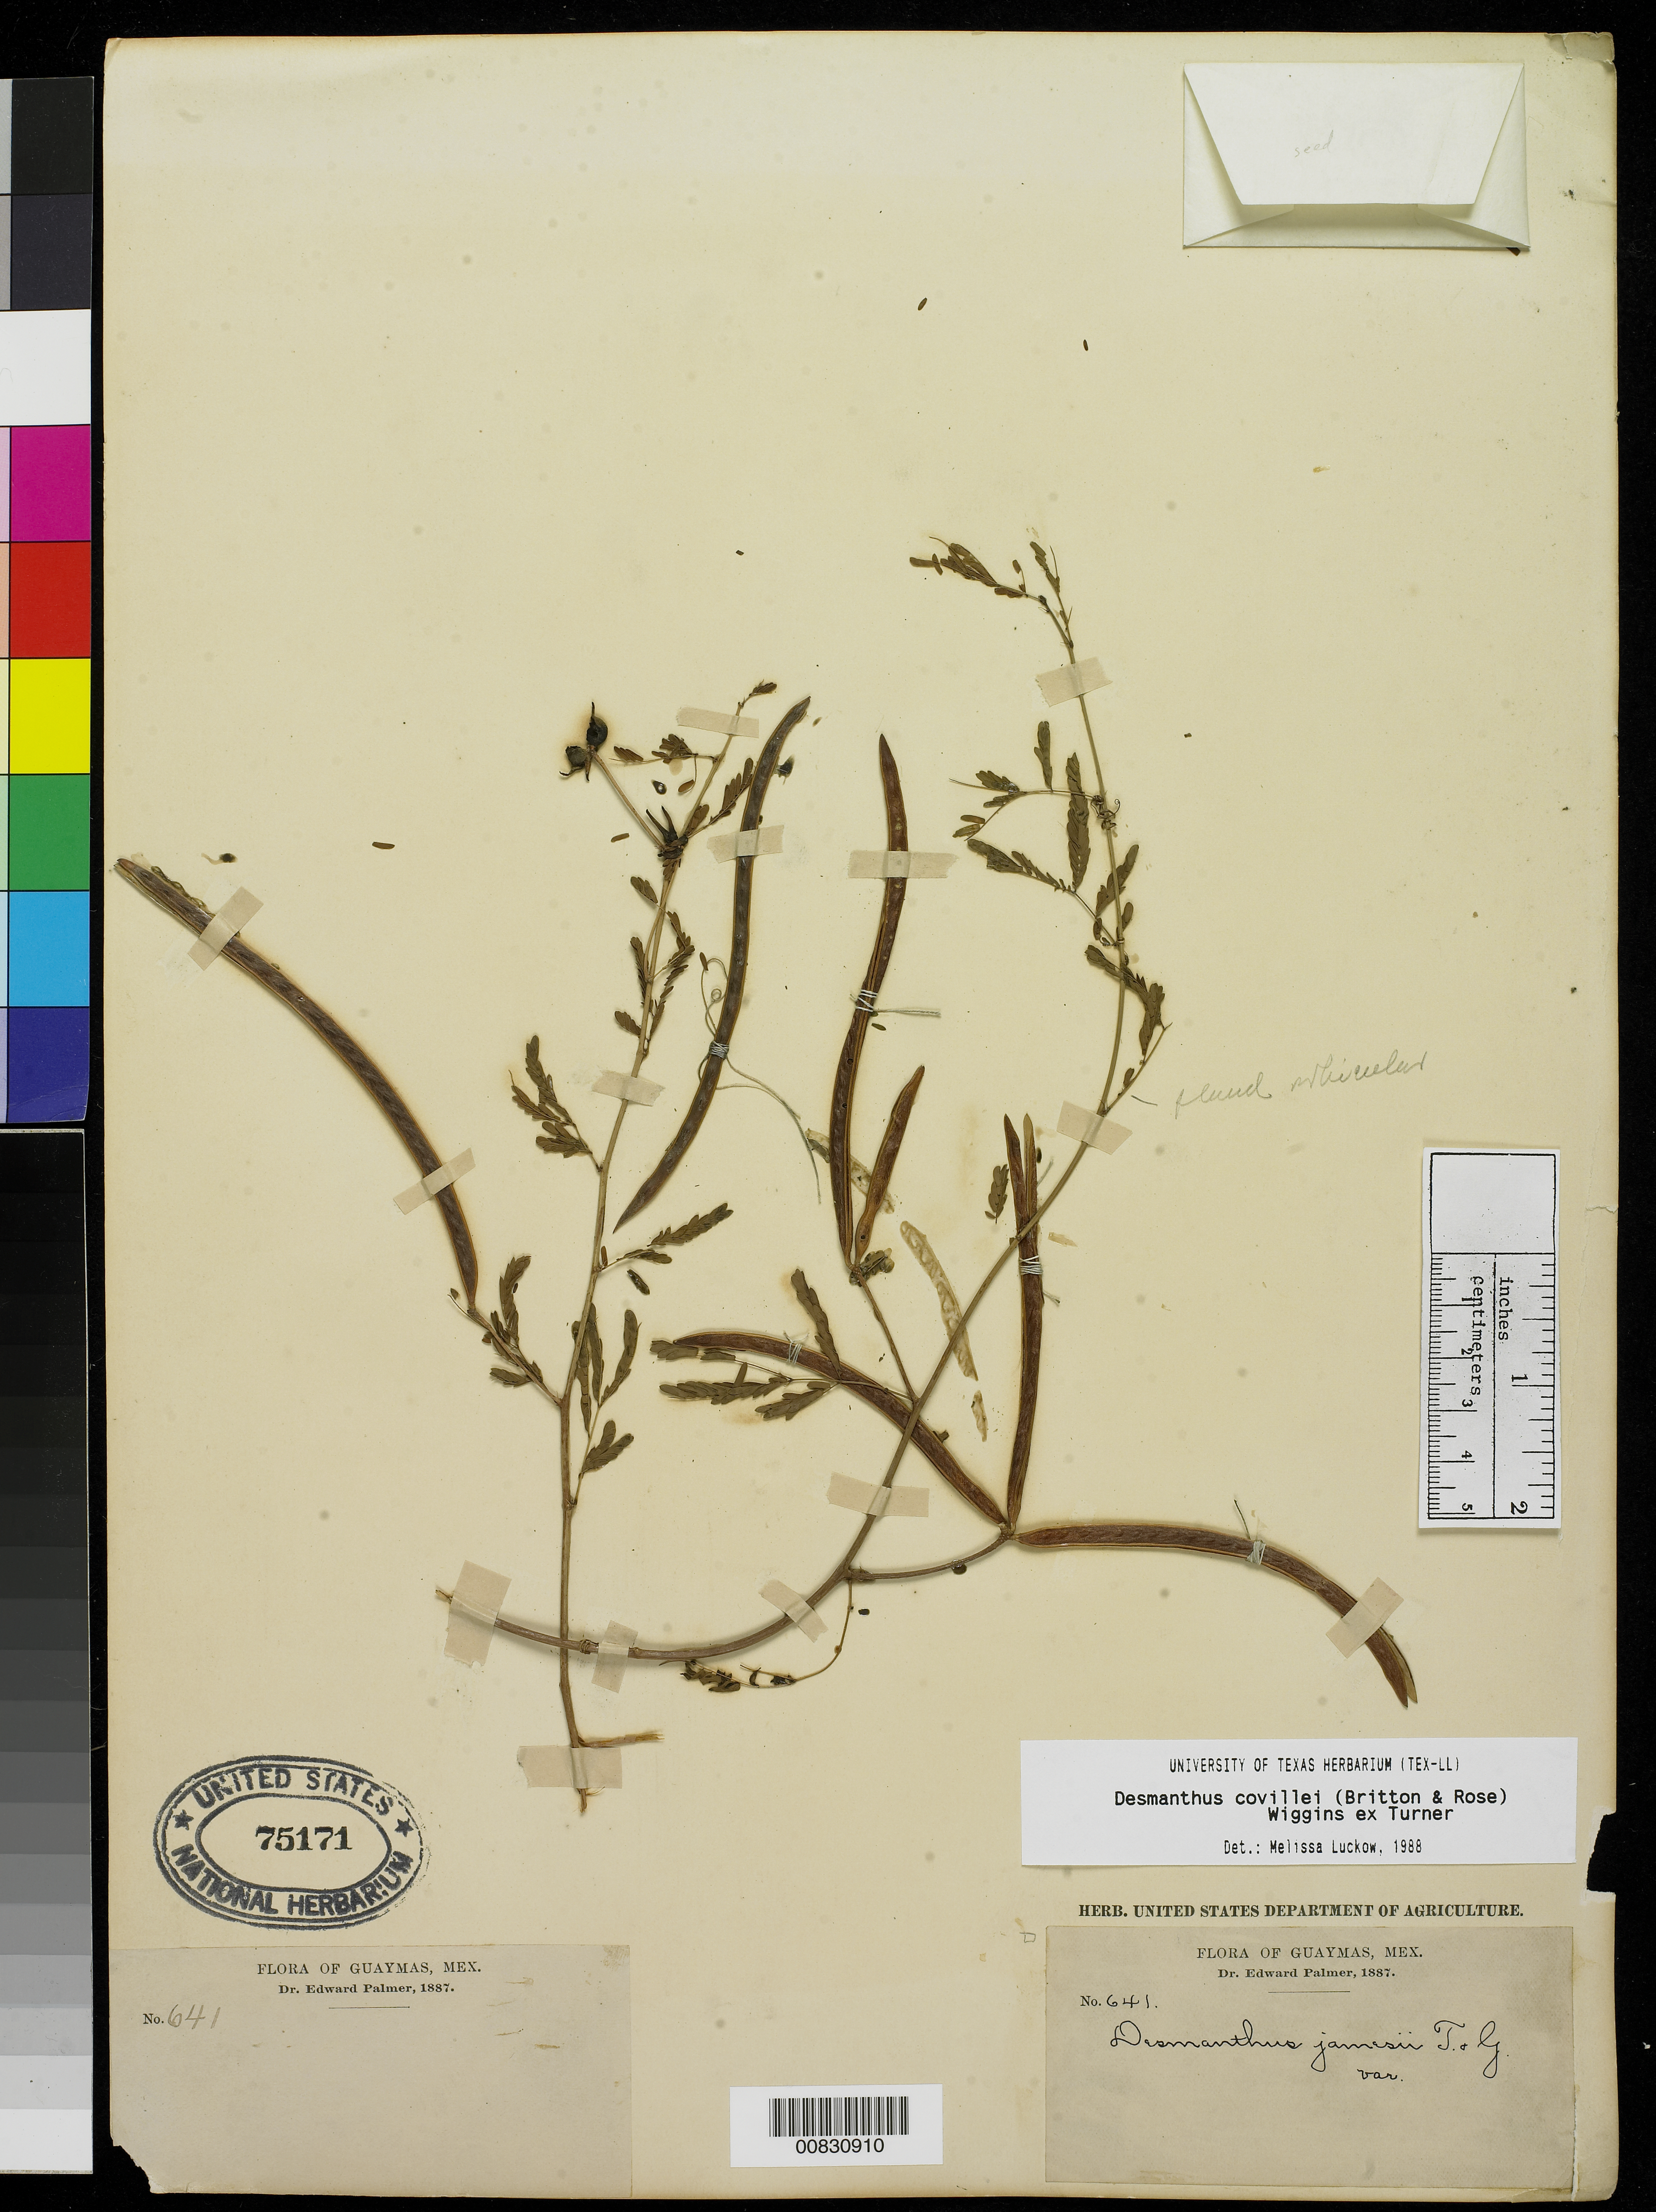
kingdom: Plantae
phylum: Tracheophyta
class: Magnoliopsida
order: Fabales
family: Fabaceae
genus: Desmanthus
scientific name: Desmanthus covillei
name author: (Britton) Wiggins ex B.L. Turner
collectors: E. Palmer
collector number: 641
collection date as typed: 1887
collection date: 1887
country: Mexico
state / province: Sonora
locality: Guaymas, Sonora.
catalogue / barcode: US 75171